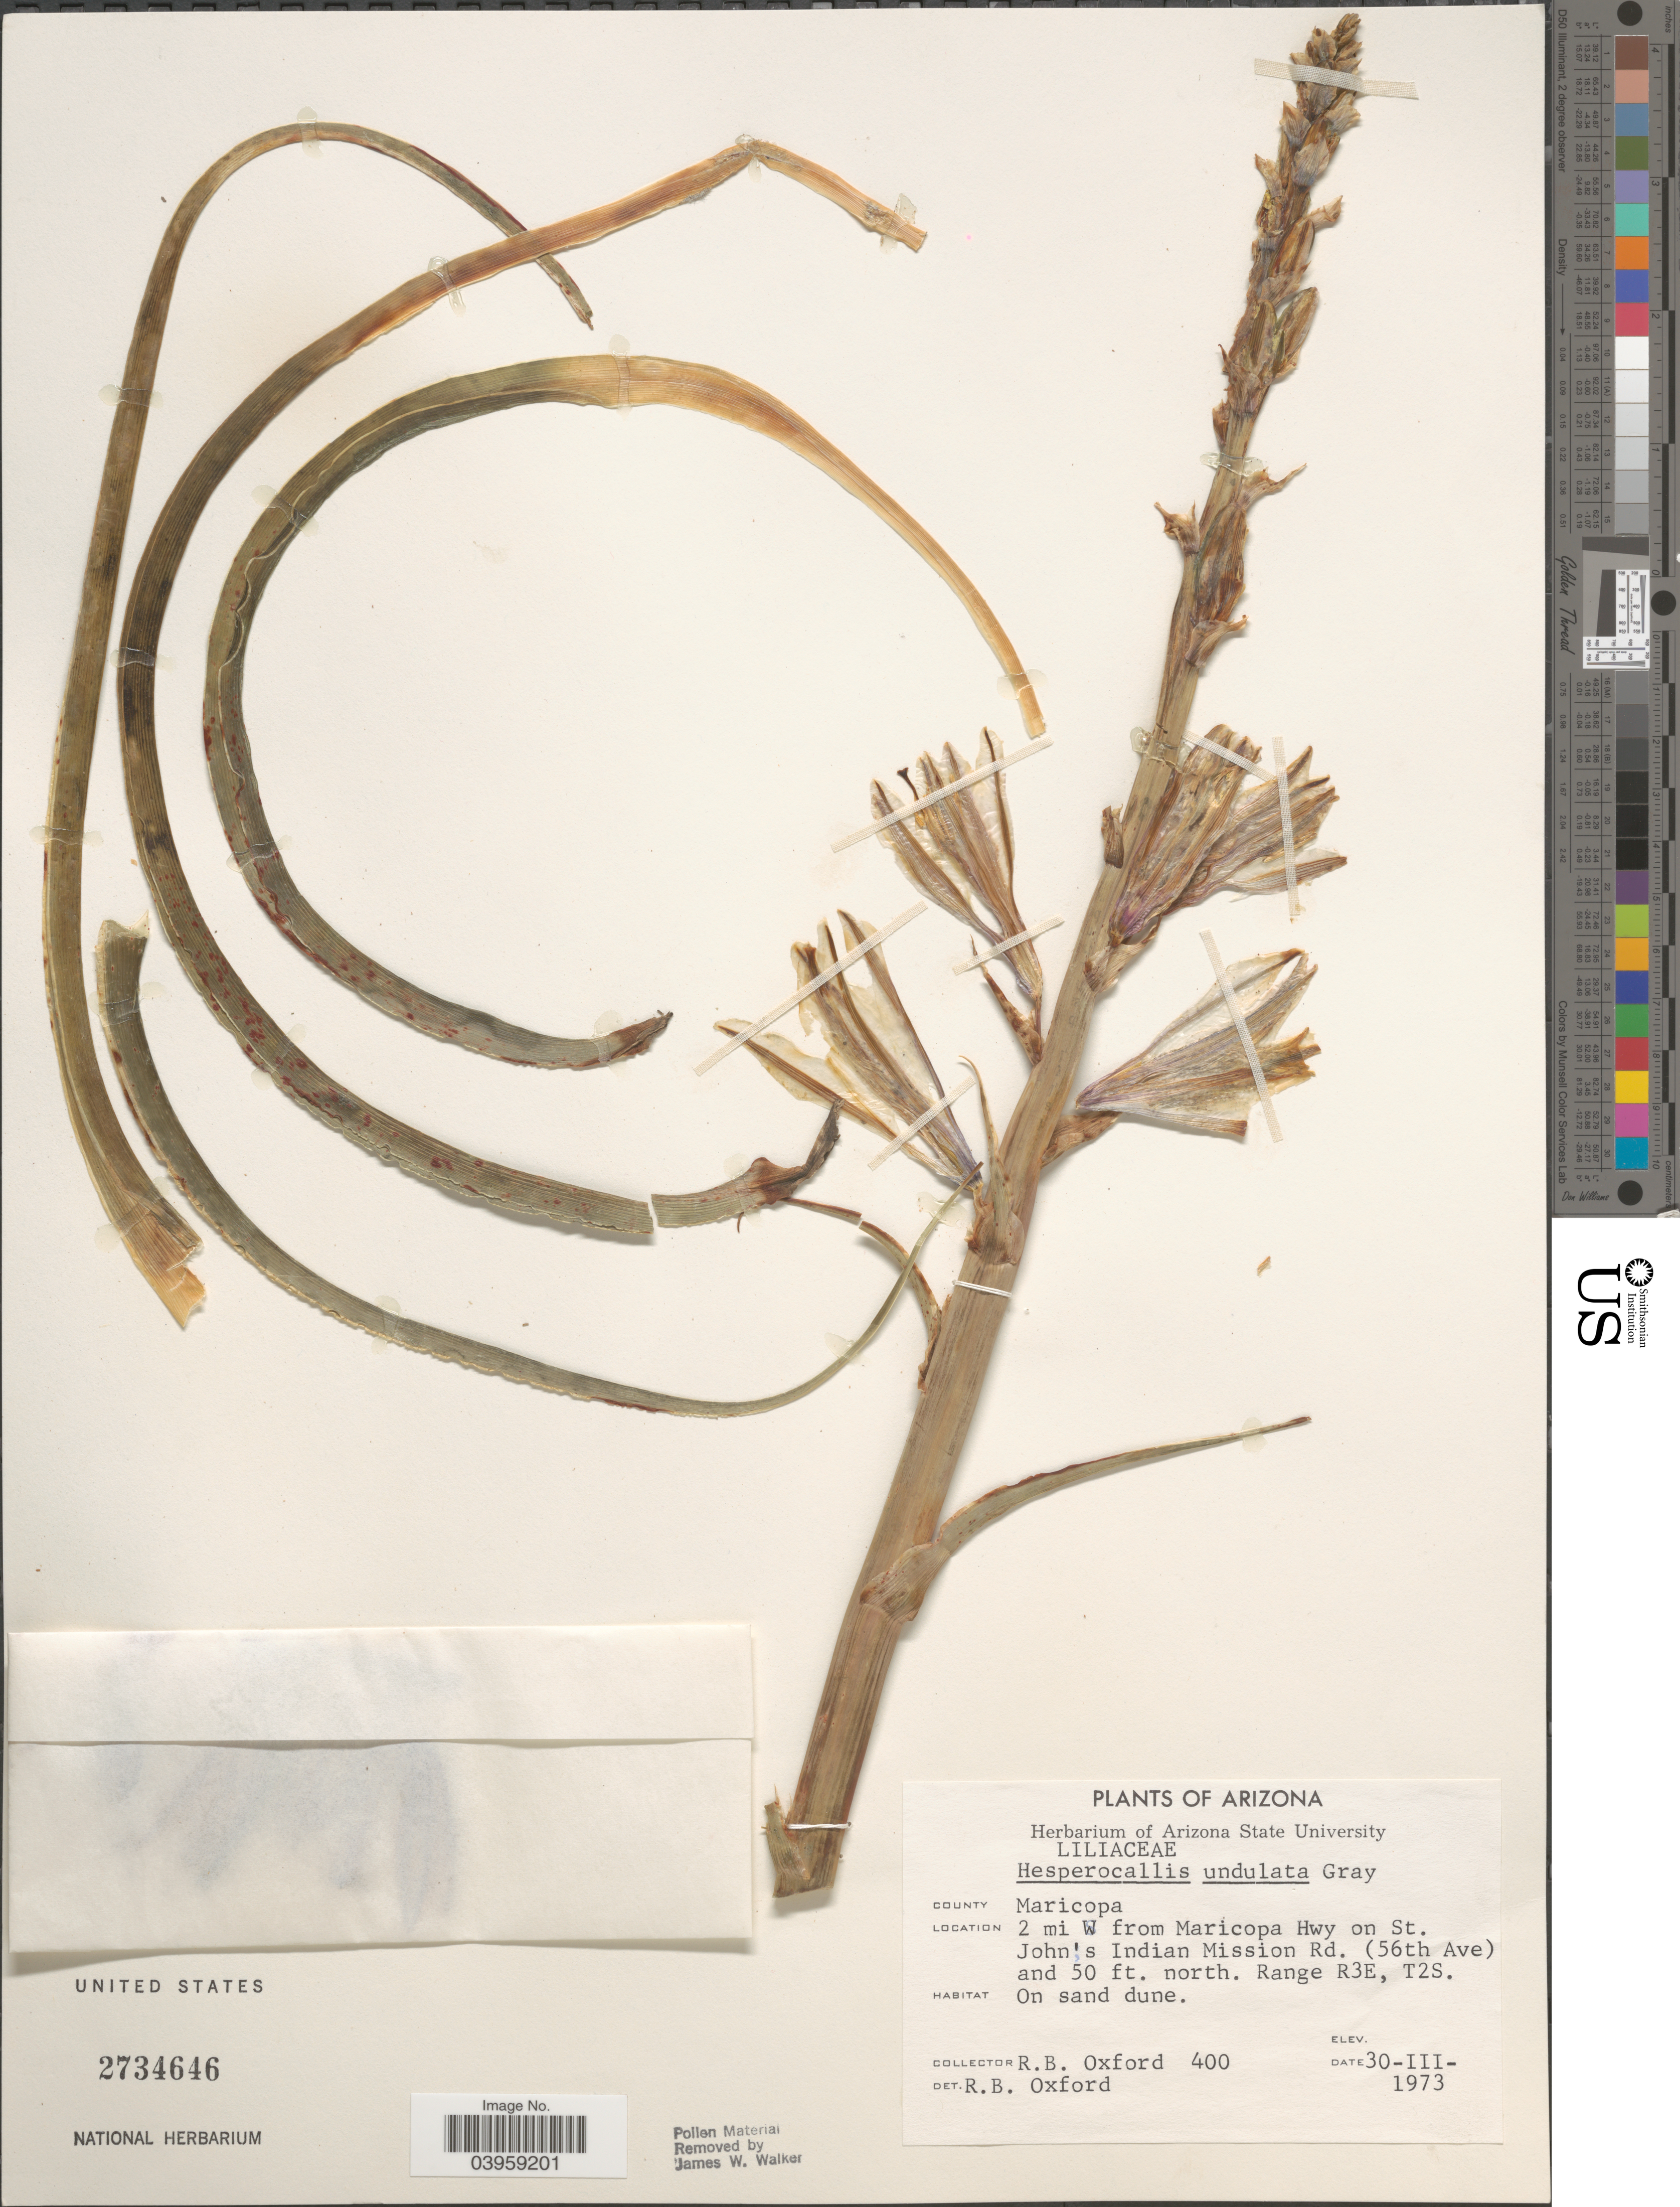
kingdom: Plantae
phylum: Tracheophyta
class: Liliopsida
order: Asparagales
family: Asparagaceae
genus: Hesperocallis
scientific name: Hesperocallis undulata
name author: A. Gray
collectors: R. Oxford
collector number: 400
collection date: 1973-03-30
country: United States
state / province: Arizona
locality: County Maricopa. 2 mi W from Maricopa Hwy on St. John's Indian Mission Rd. (56th Ave) and north. Range R3E, T2S.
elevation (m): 15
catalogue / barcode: US 2734646